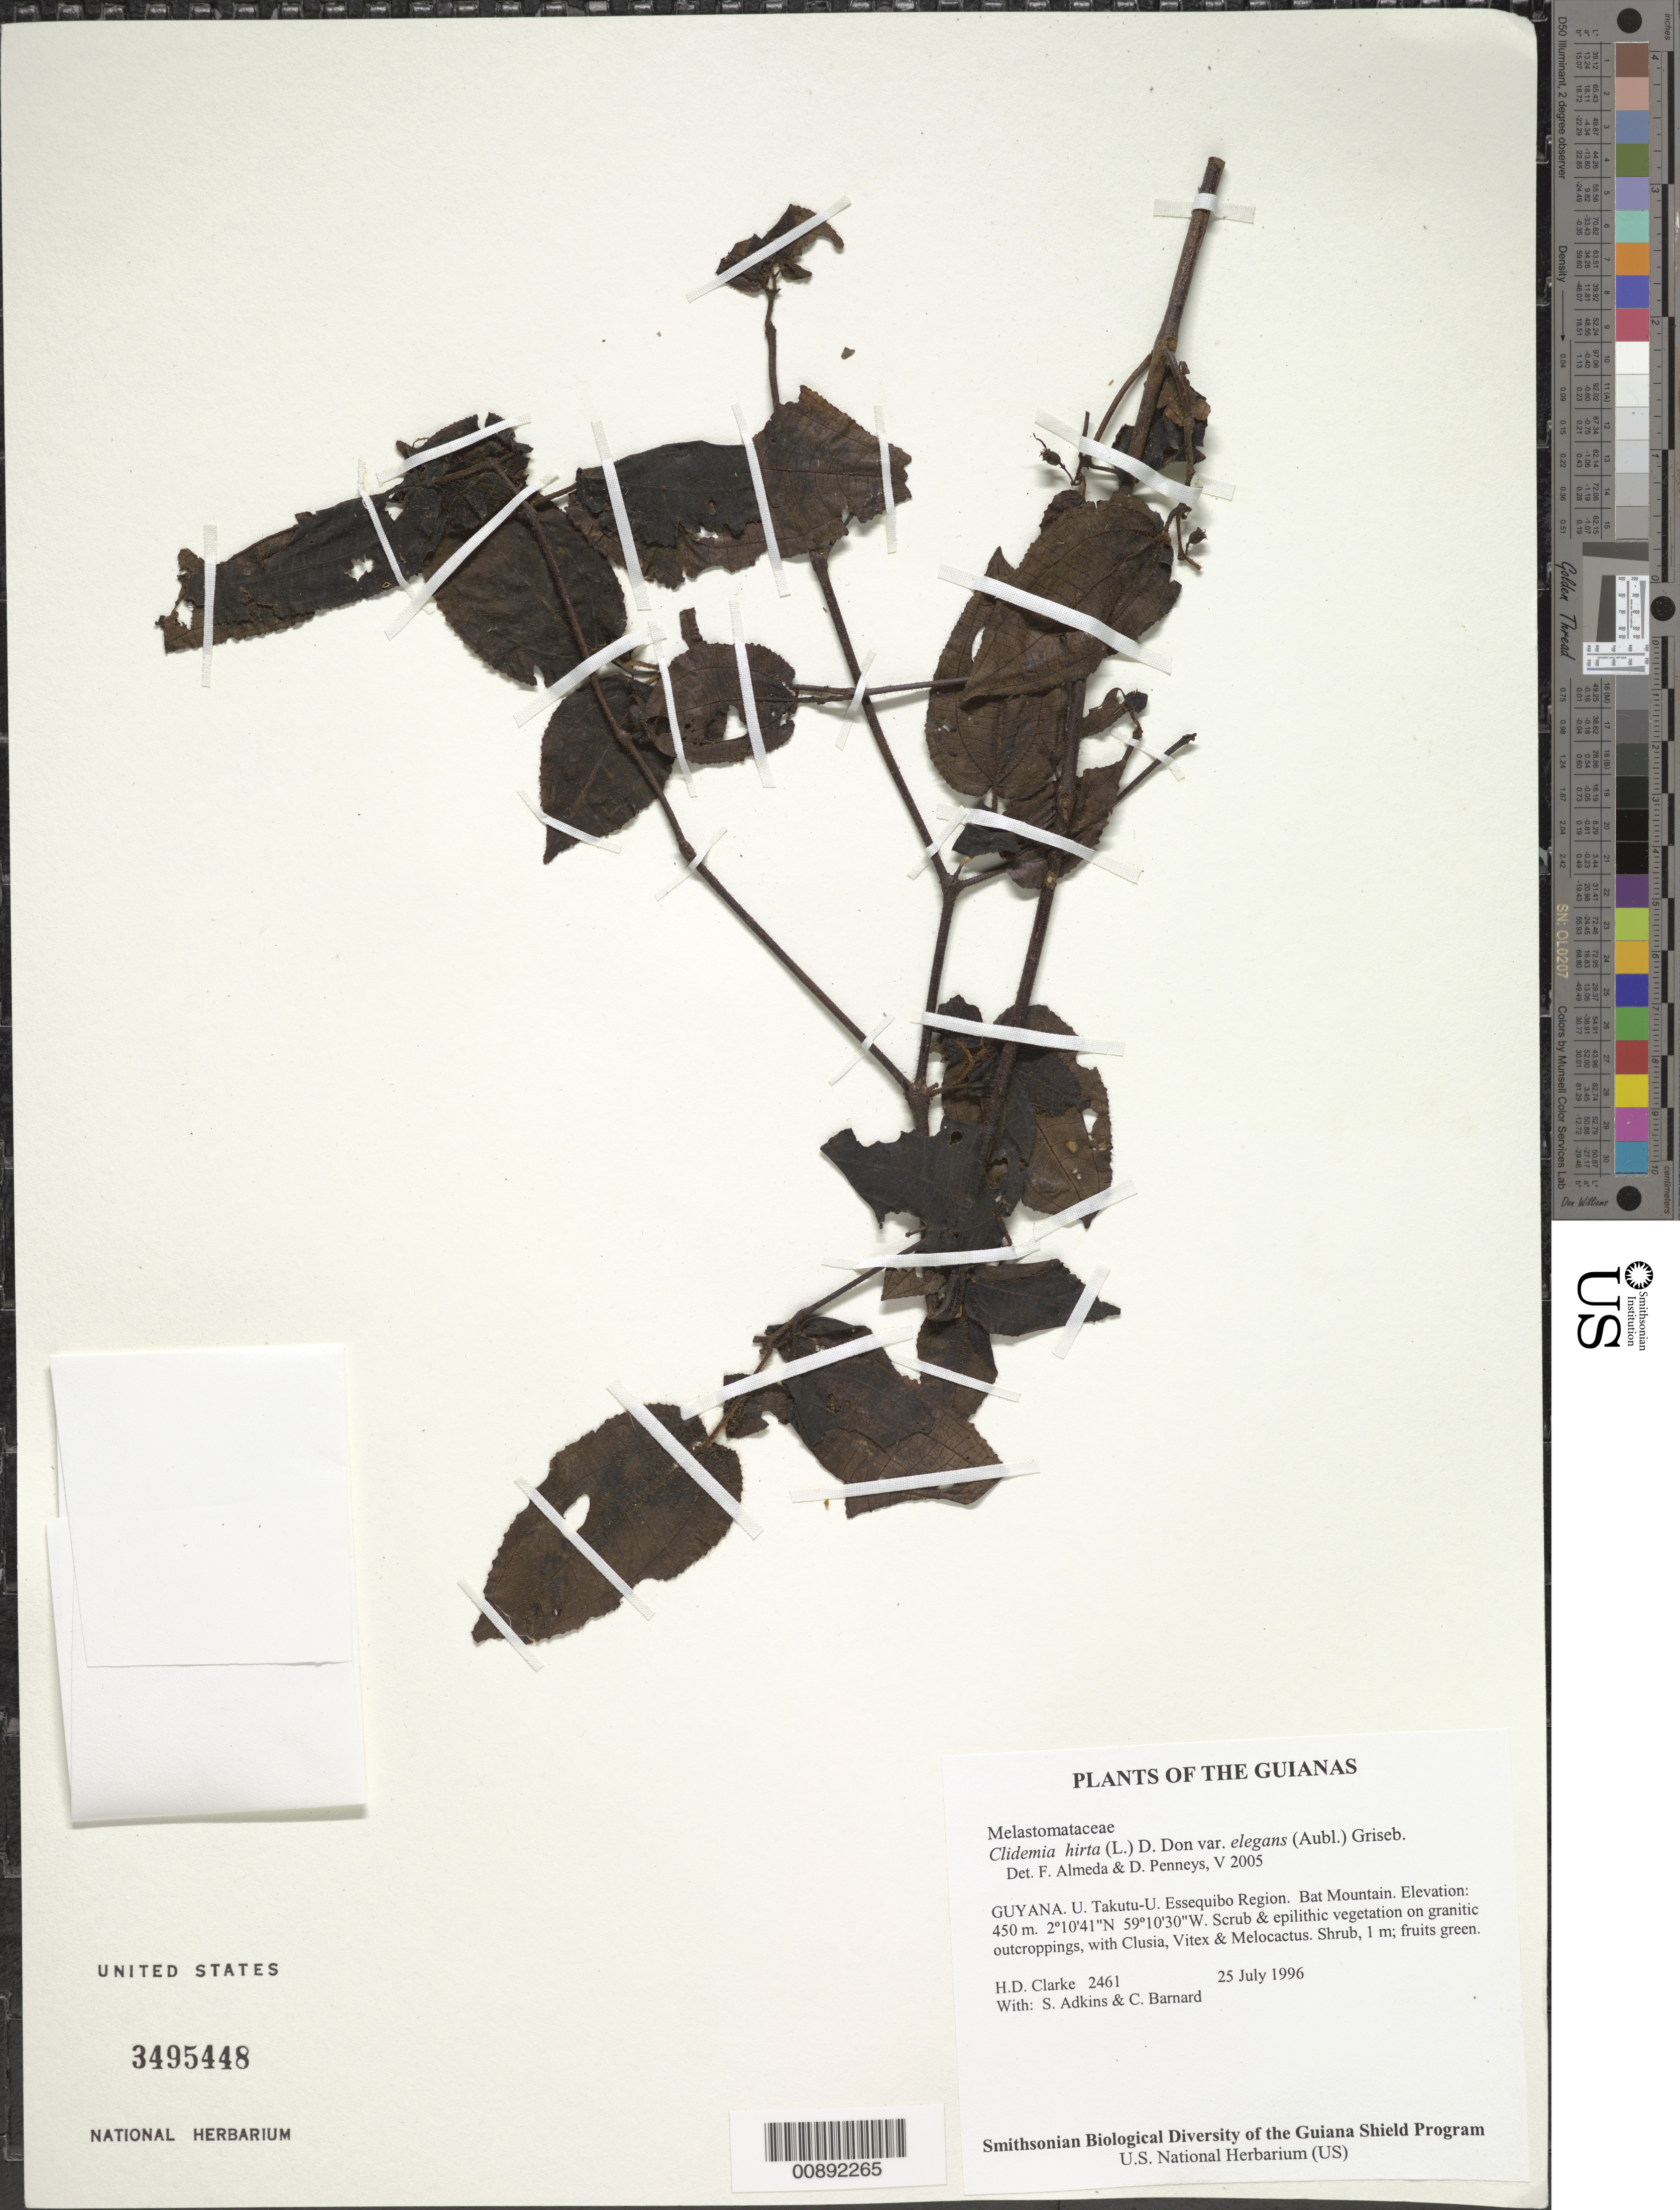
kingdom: Plantae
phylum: Tracheophyta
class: Magnoliopsida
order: Myrtales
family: Melastomataceae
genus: Clidemia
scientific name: Clidemia hirta var. elegans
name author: (Aubl.) Griseb.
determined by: Almeda, F.; Penneys, D. S.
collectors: H. D. Clarke, S. Adkins & C. Bernard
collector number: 2461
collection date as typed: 25 July 1996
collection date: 1996-07-25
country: Guyana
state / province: U. Takutu-U. Essequibo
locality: Bat Mountain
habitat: Scrub & epilithic vegetation on granitic outcroppings, with Clusia, Vitex & Melocactus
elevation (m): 450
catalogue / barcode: US 3495448